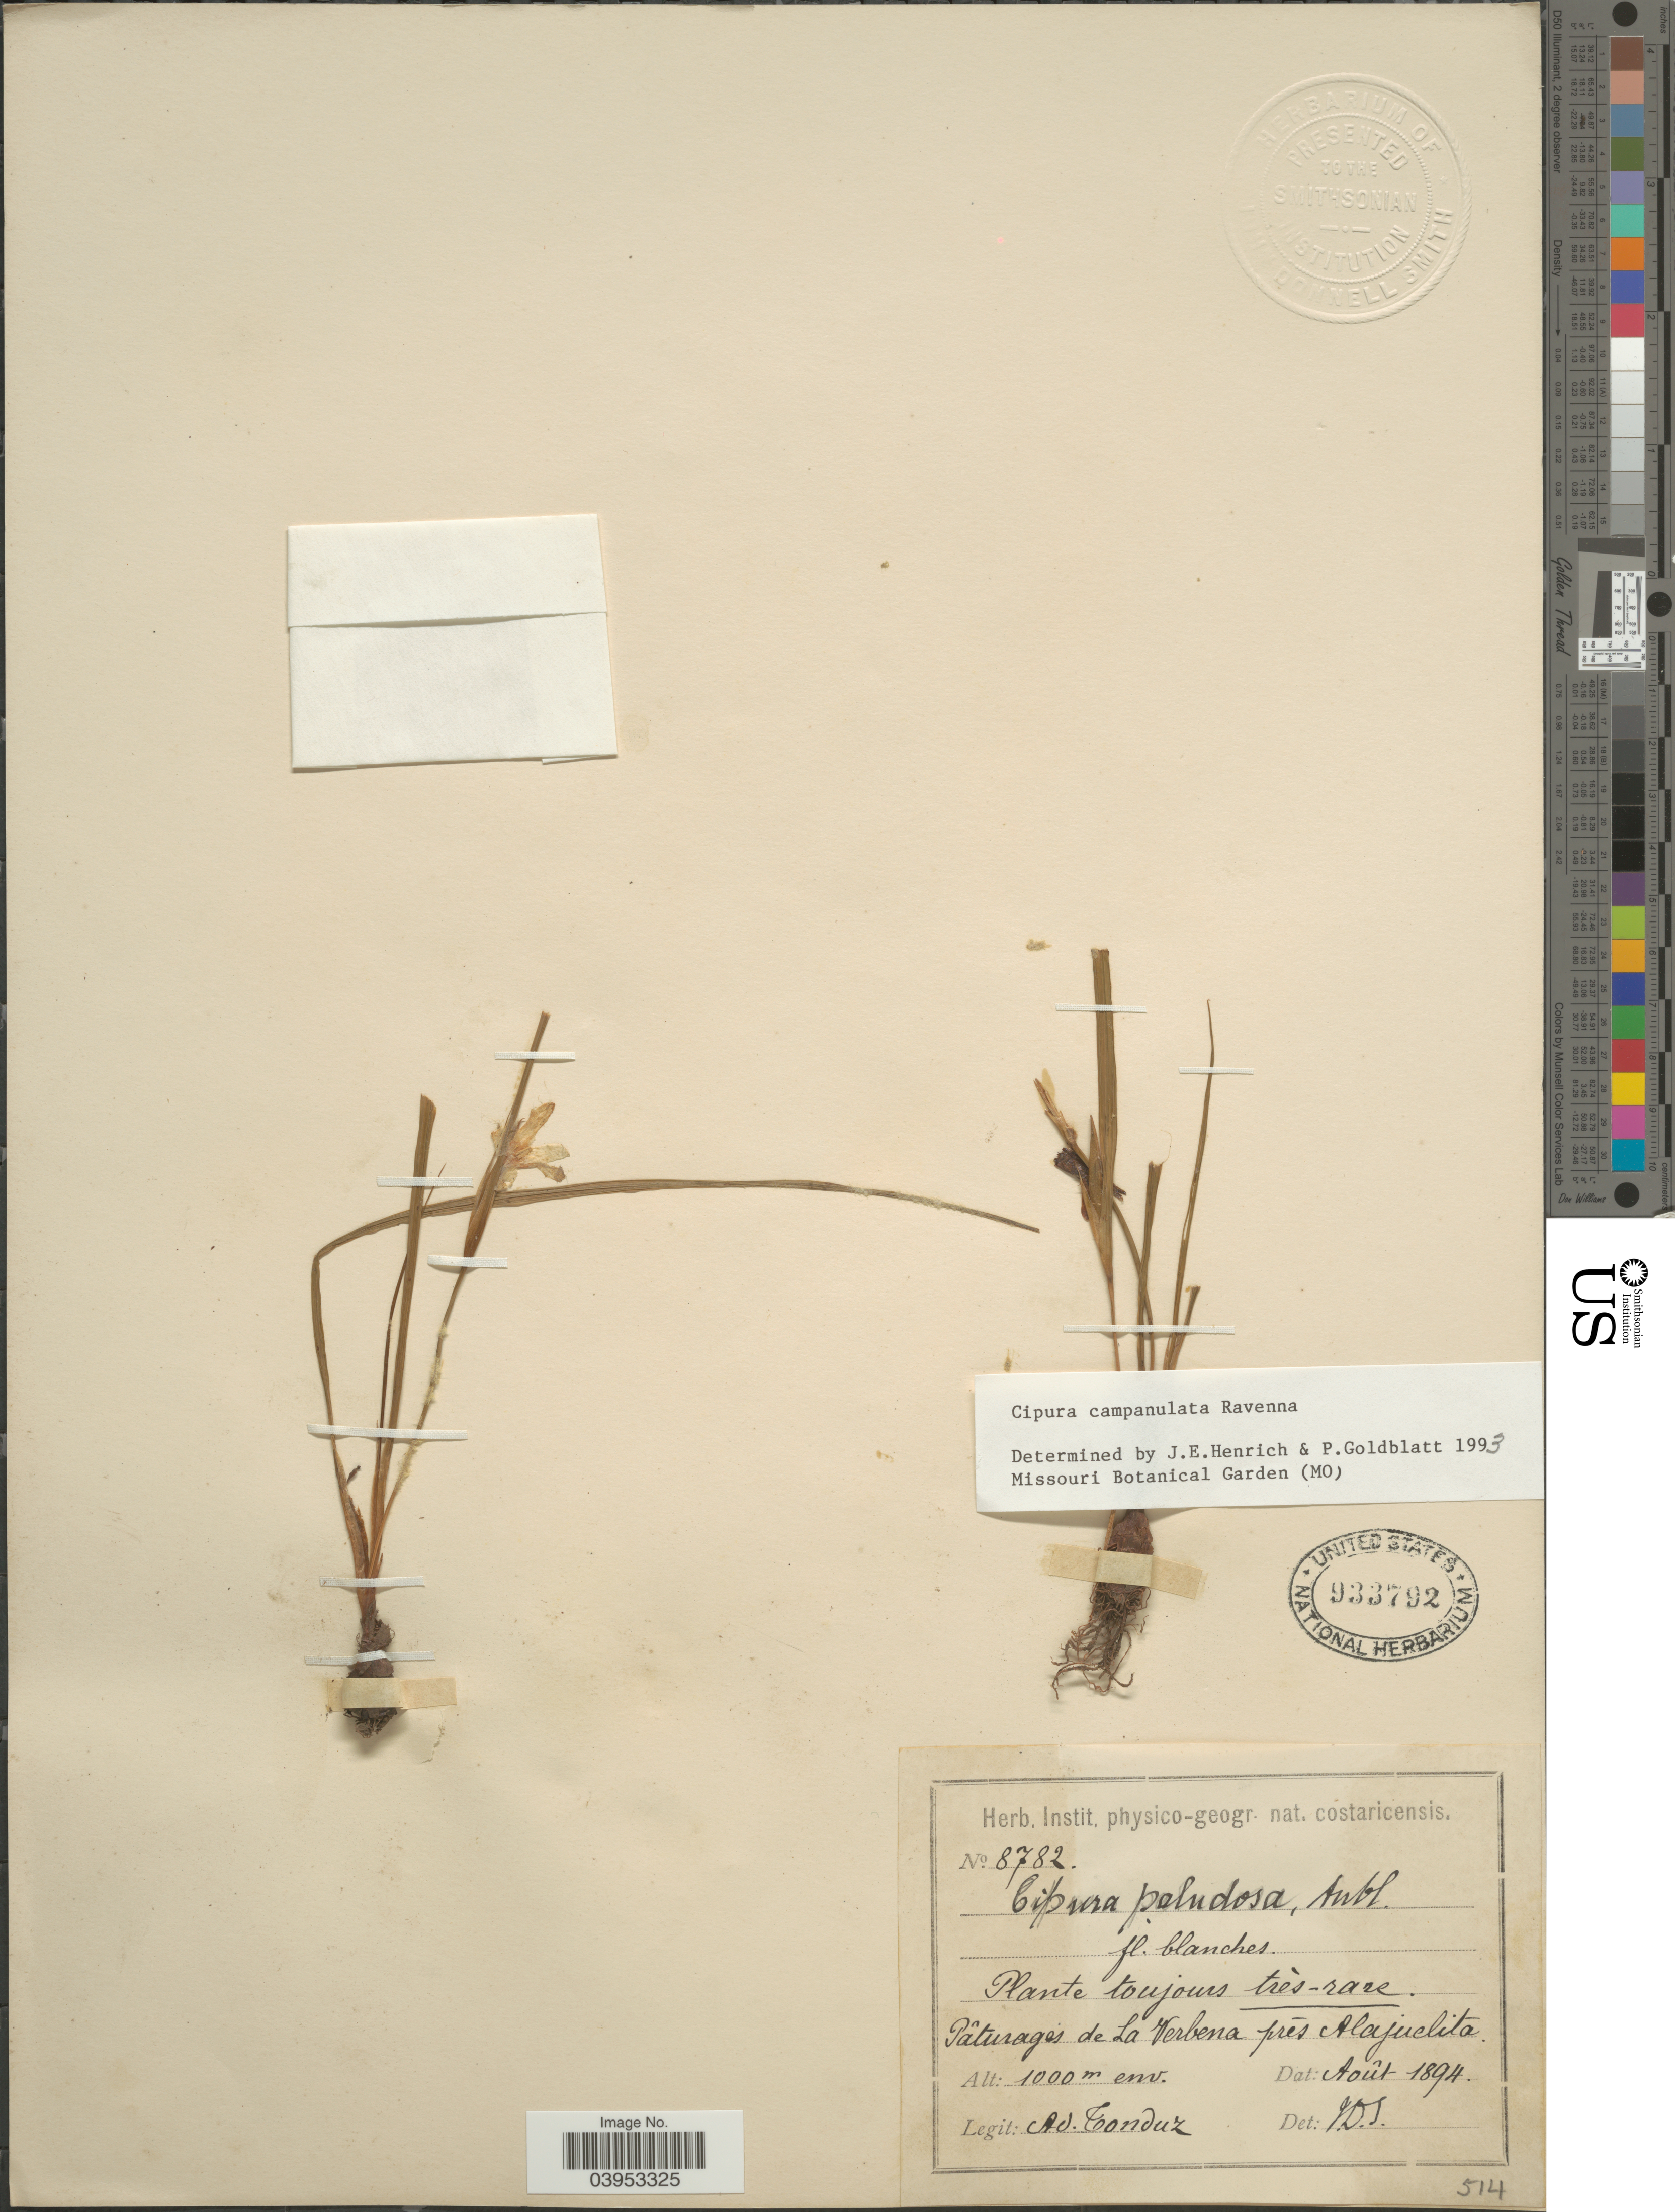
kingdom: Plantae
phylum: Tracheophyta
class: Liliopsida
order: Asparagales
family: Iridaceae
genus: Cipura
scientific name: Cipura campanulata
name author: Ravenna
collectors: A. Tonduz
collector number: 8782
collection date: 1894-08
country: Costa Rica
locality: Pâturages de La Verbena prés Alajuelita.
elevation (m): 1000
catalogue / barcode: US 933792